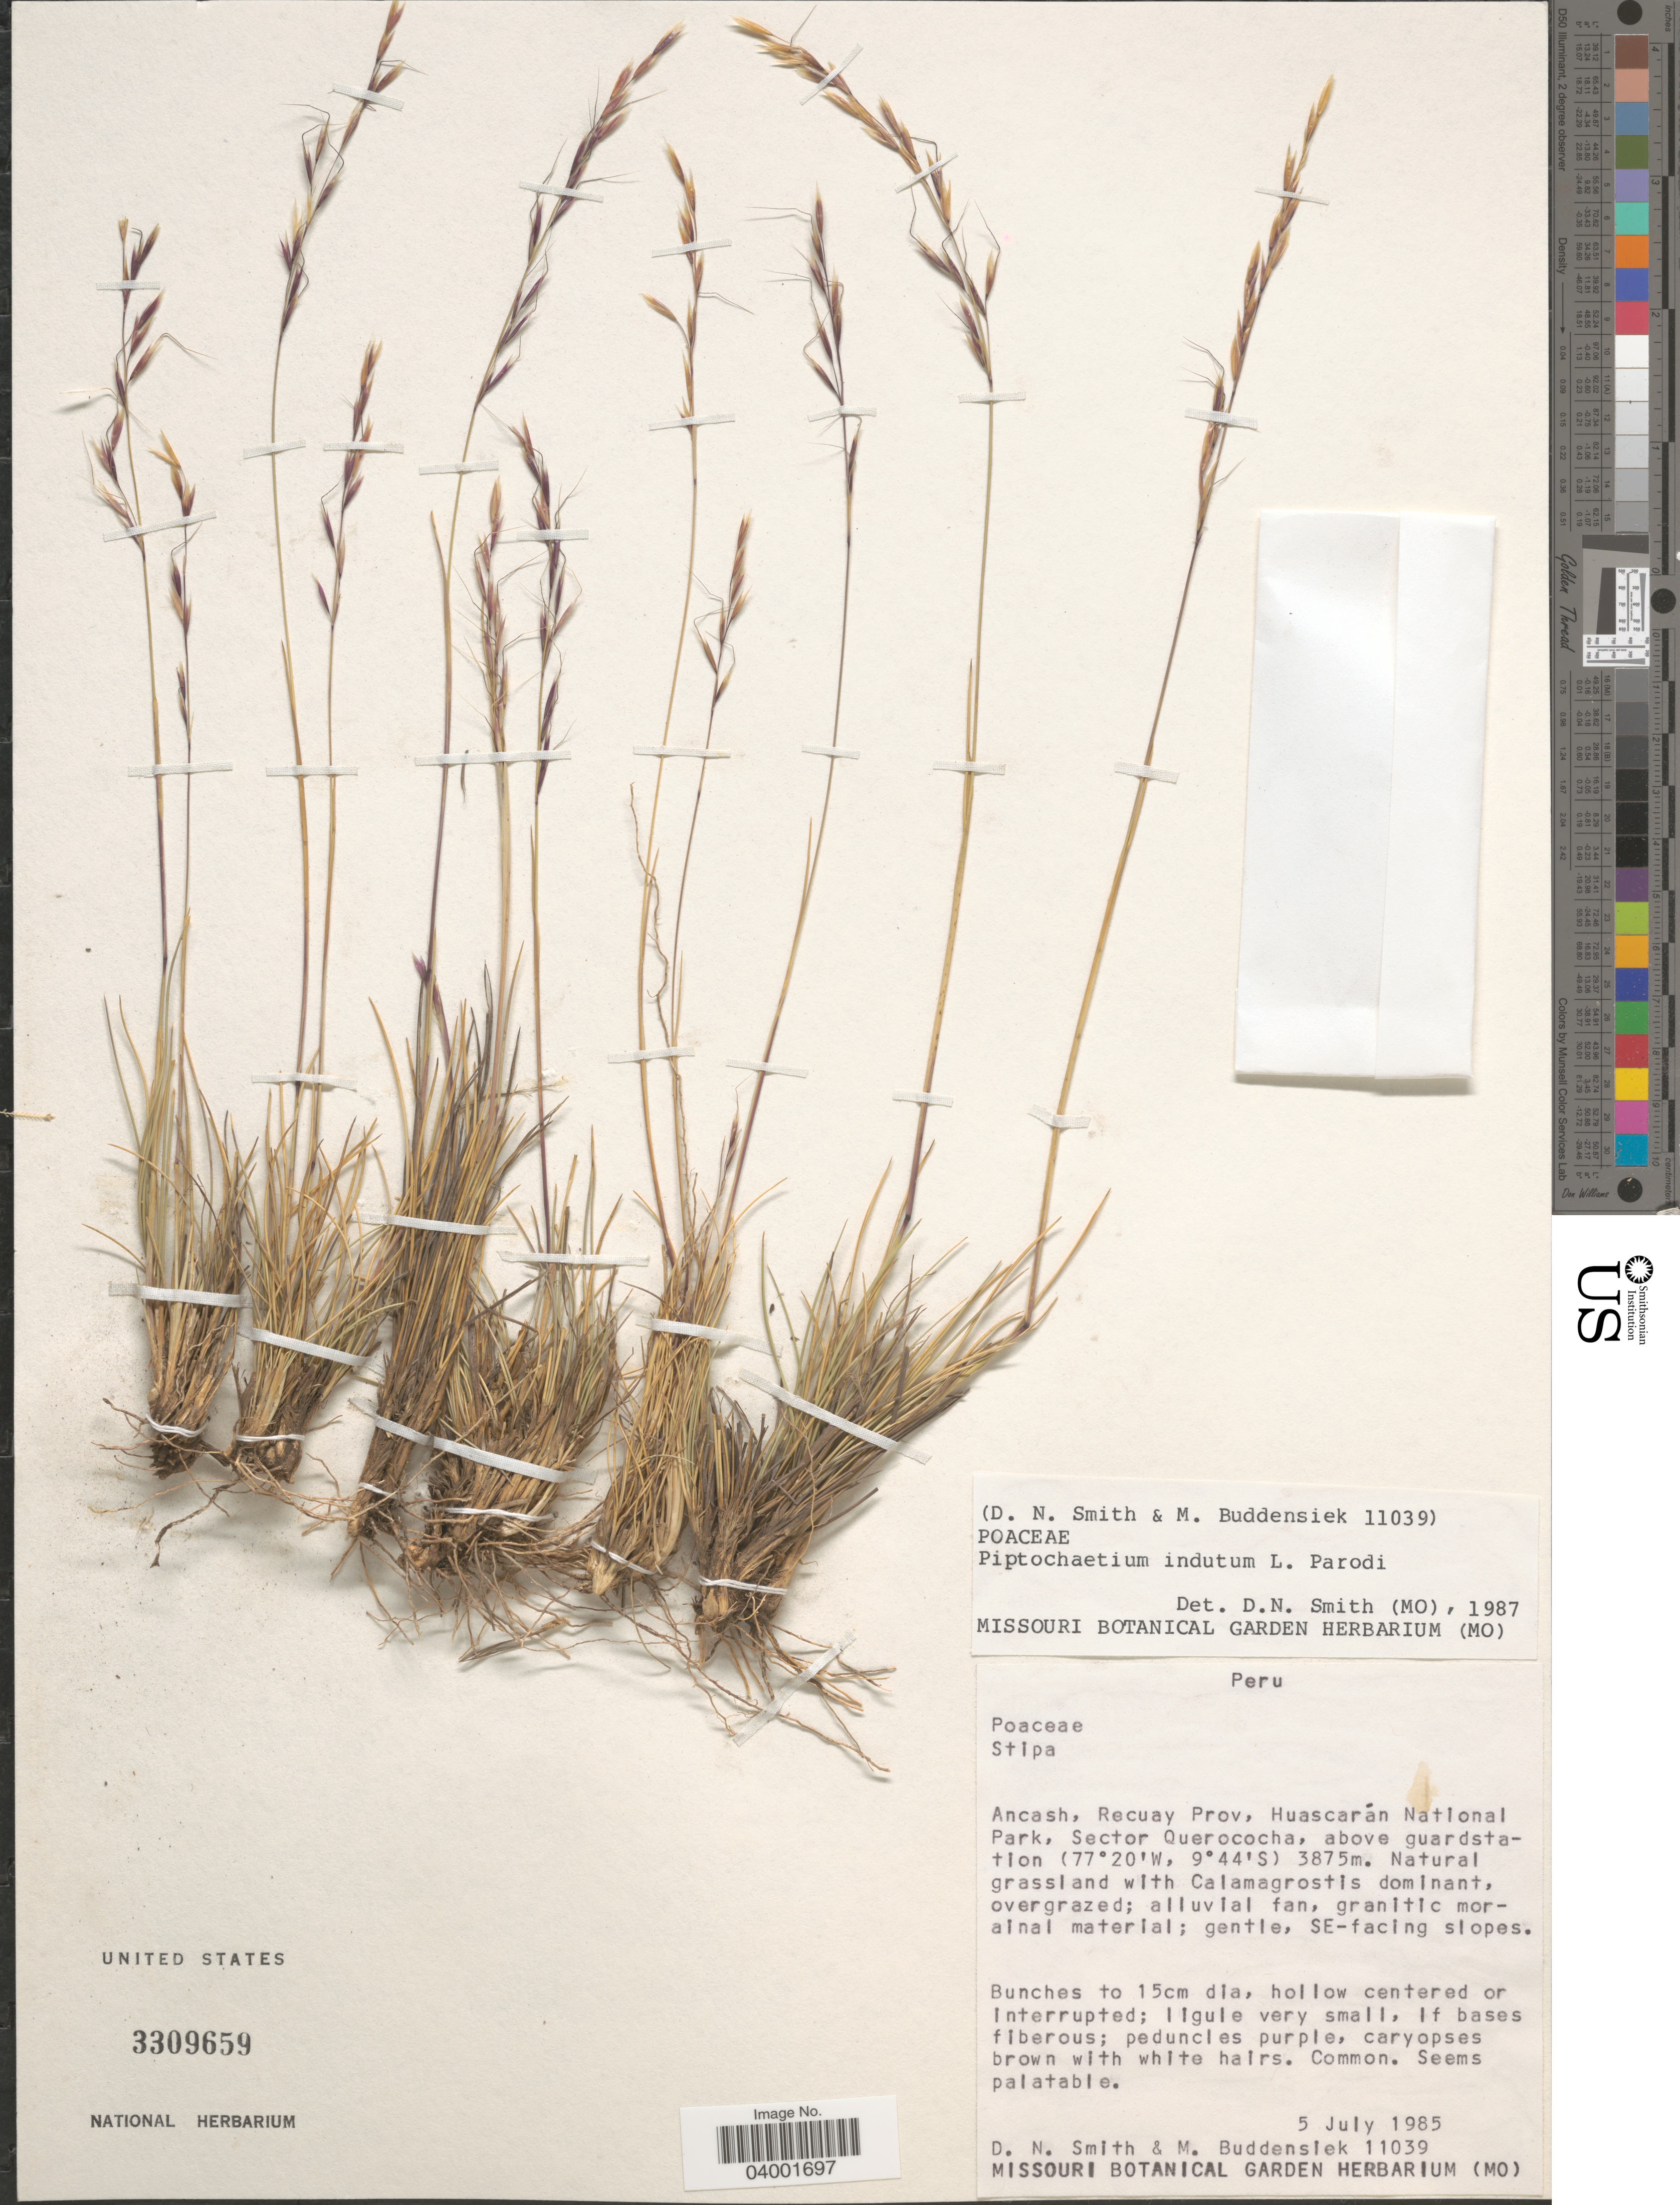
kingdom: Plantae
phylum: Tracheophyta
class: Liliopsida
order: Poales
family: Poaceae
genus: Piptochaetium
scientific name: Piptochaetium indutum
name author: Parodi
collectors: D. Smith & M. Buddensiek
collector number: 11039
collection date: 1985-07-05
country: Peru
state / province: Ancash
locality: Recuay Prov, Huascarán National Park, Sector Querococha, above guardstation. SE-facing slopes.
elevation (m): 3875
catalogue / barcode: US 3309659